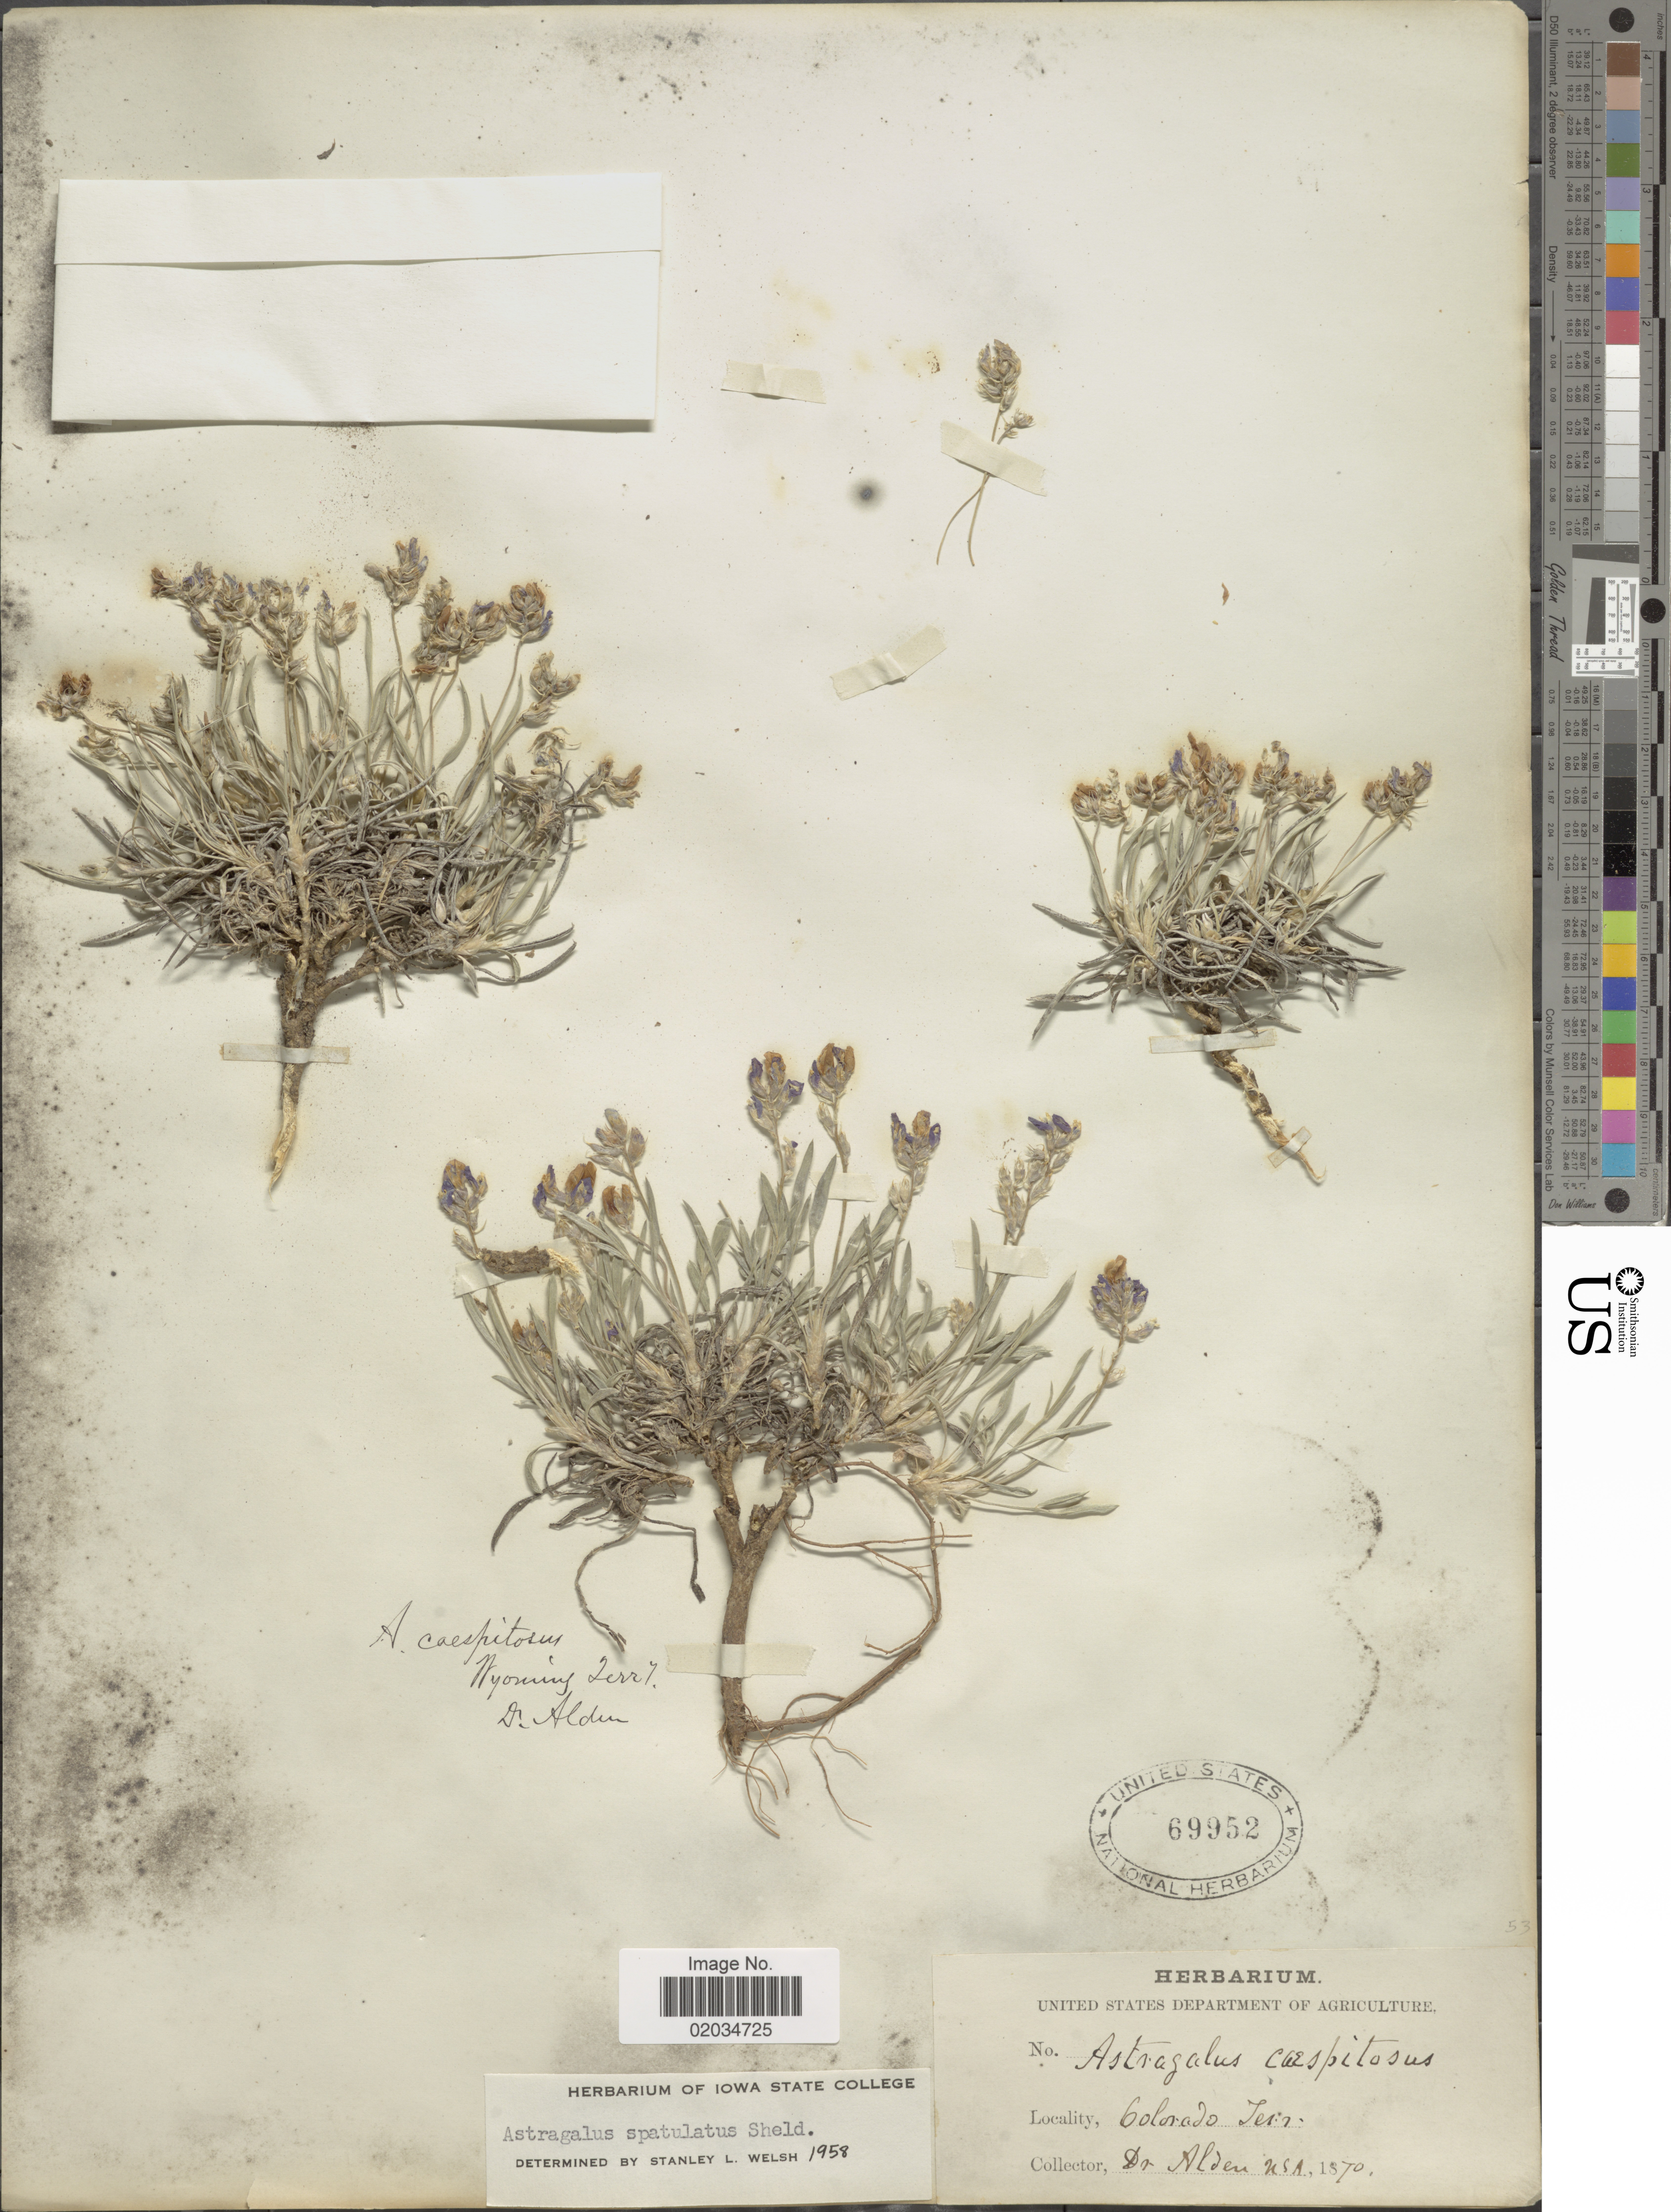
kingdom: Plantae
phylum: Tracheophyta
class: Magnoliopsida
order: Fabales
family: Fabaceae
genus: Astragalus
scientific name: Astragalus sparsiflorus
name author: A. Gray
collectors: Alden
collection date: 1870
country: United States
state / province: Colorado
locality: Colorado Terr.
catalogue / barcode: US 69952